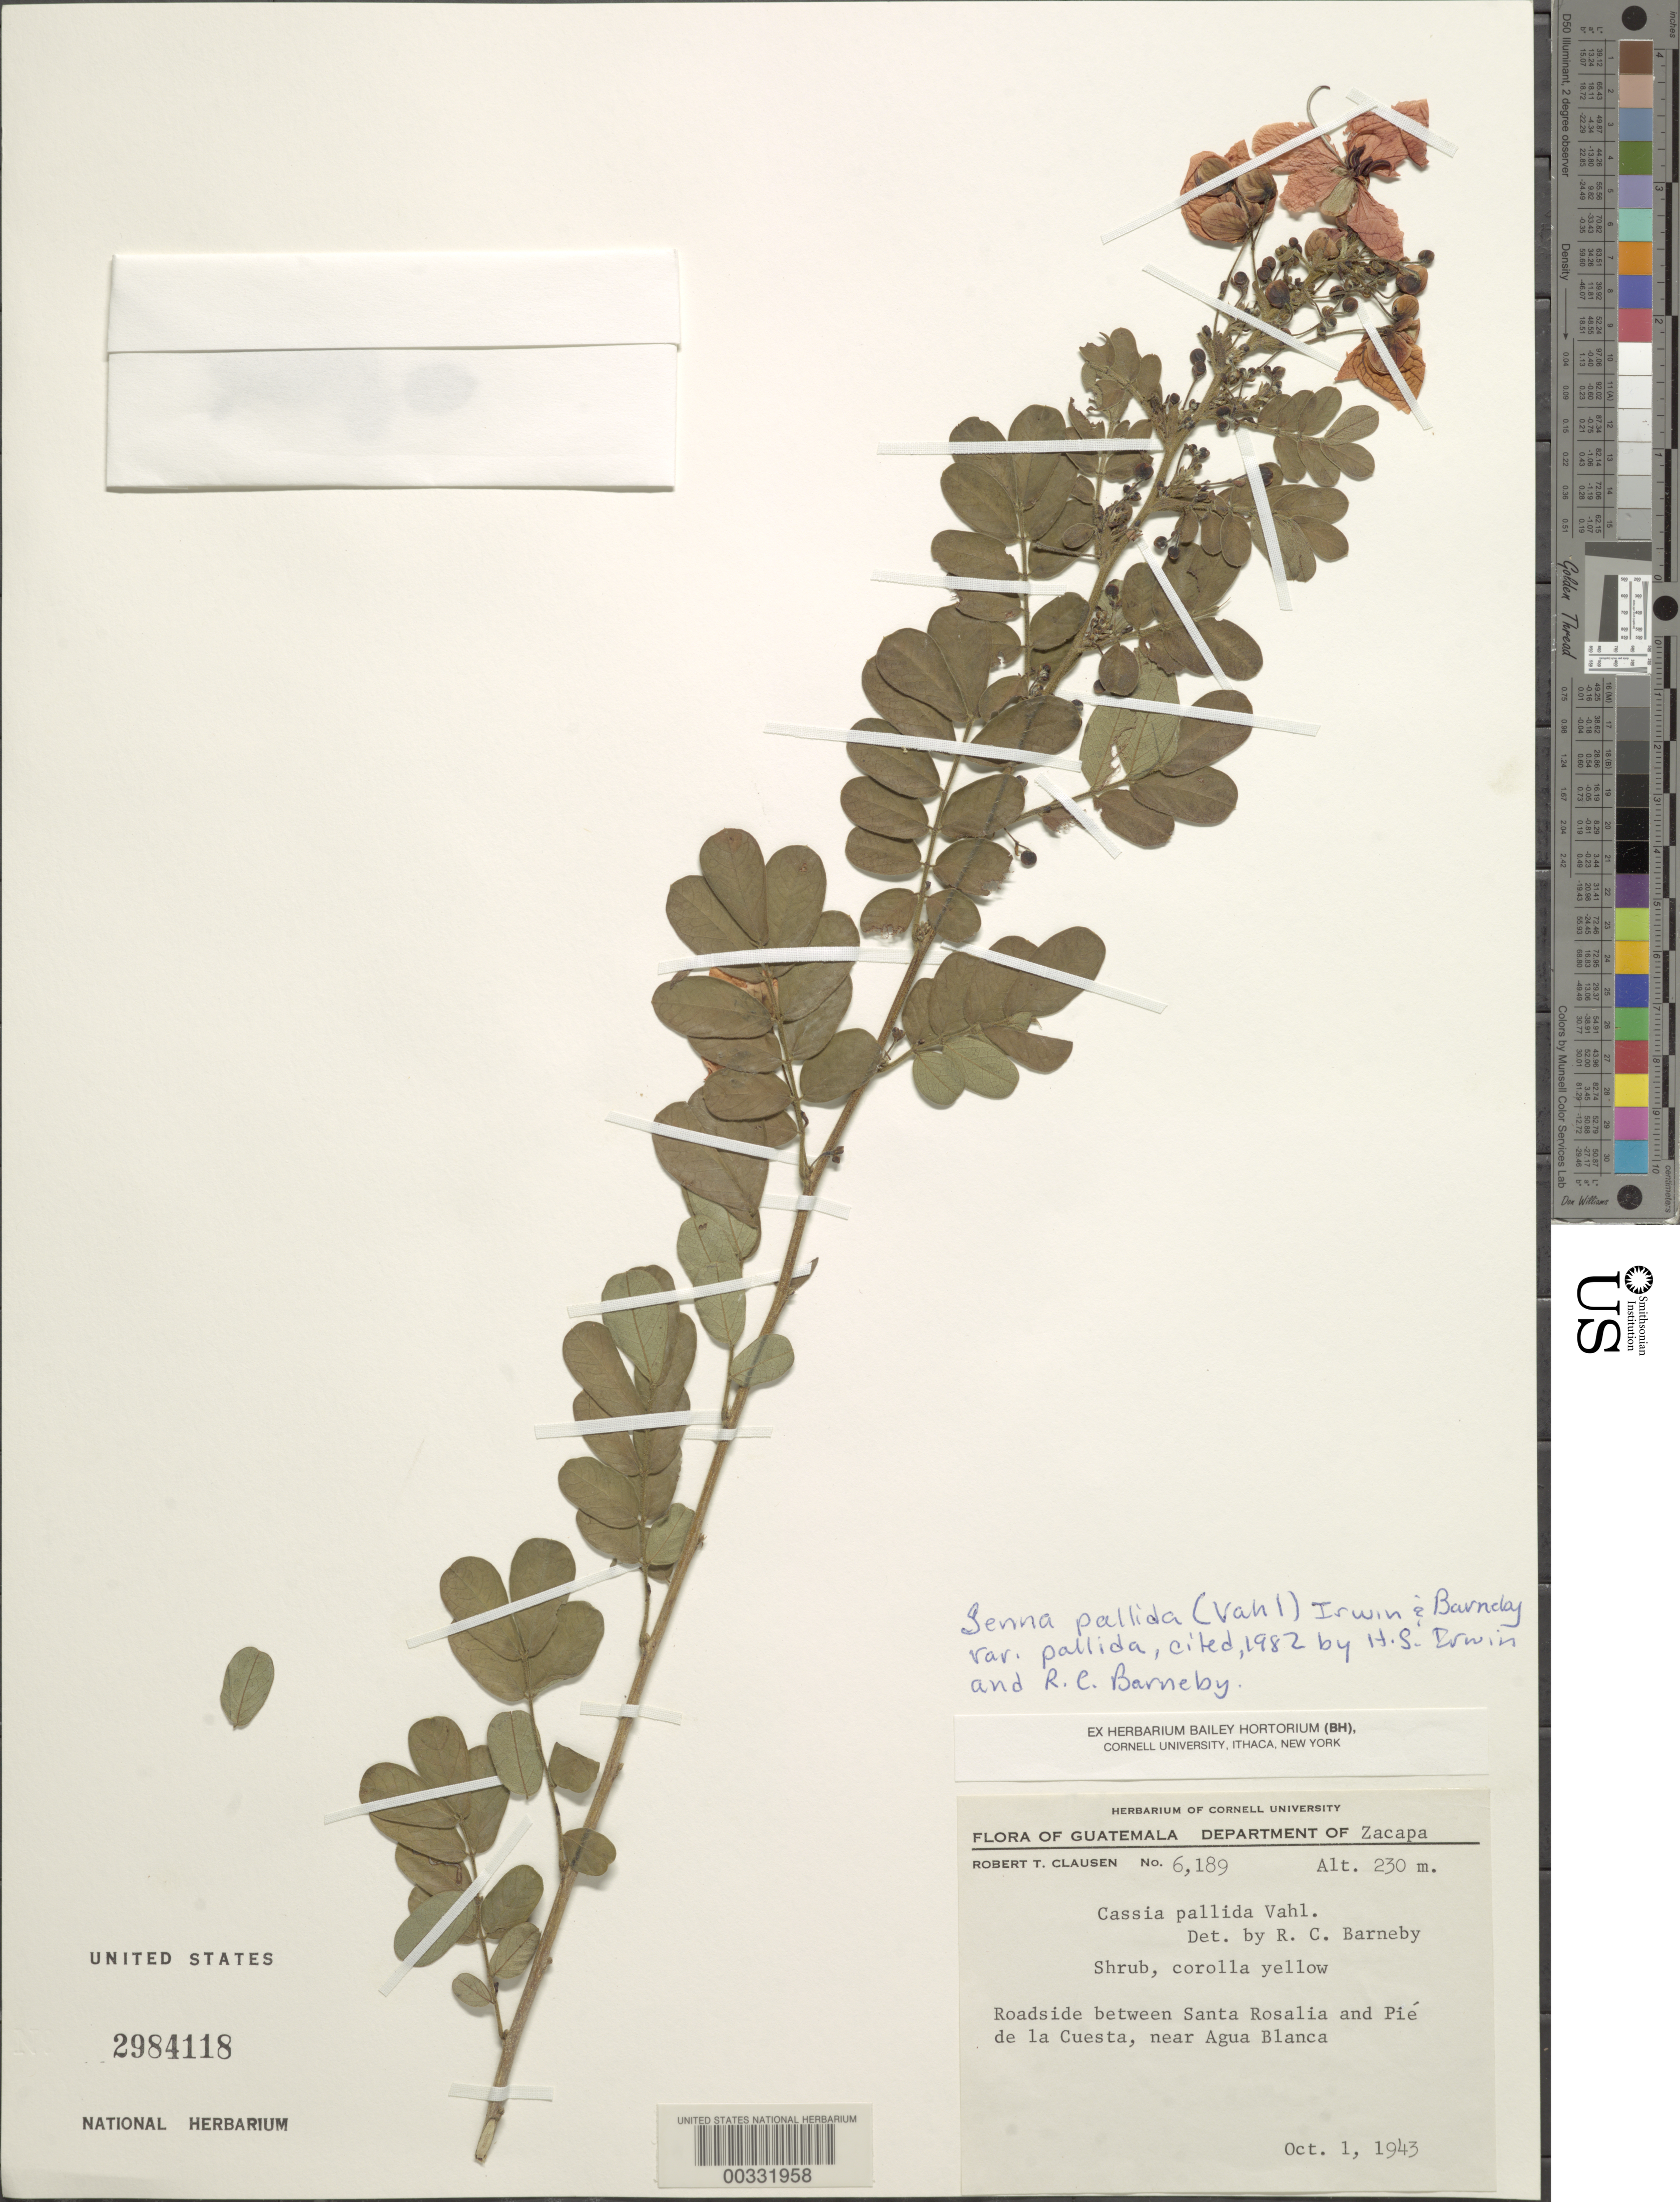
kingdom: Plantae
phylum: Tracheophyta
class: Magnoliopsida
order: Fabales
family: Fabaceae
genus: Senna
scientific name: Senna pallida var. pallida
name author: (Vahl) H.S. Irwin & Barneby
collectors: R. T. Clausen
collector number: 6189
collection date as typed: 01 Oct 1943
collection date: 1943-10-01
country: Guatemala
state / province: Zacapa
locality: Between Santa Rosalia and pie de la cuesta, near Agua Blanca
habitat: Roadside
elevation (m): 230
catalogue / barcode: US 2984118